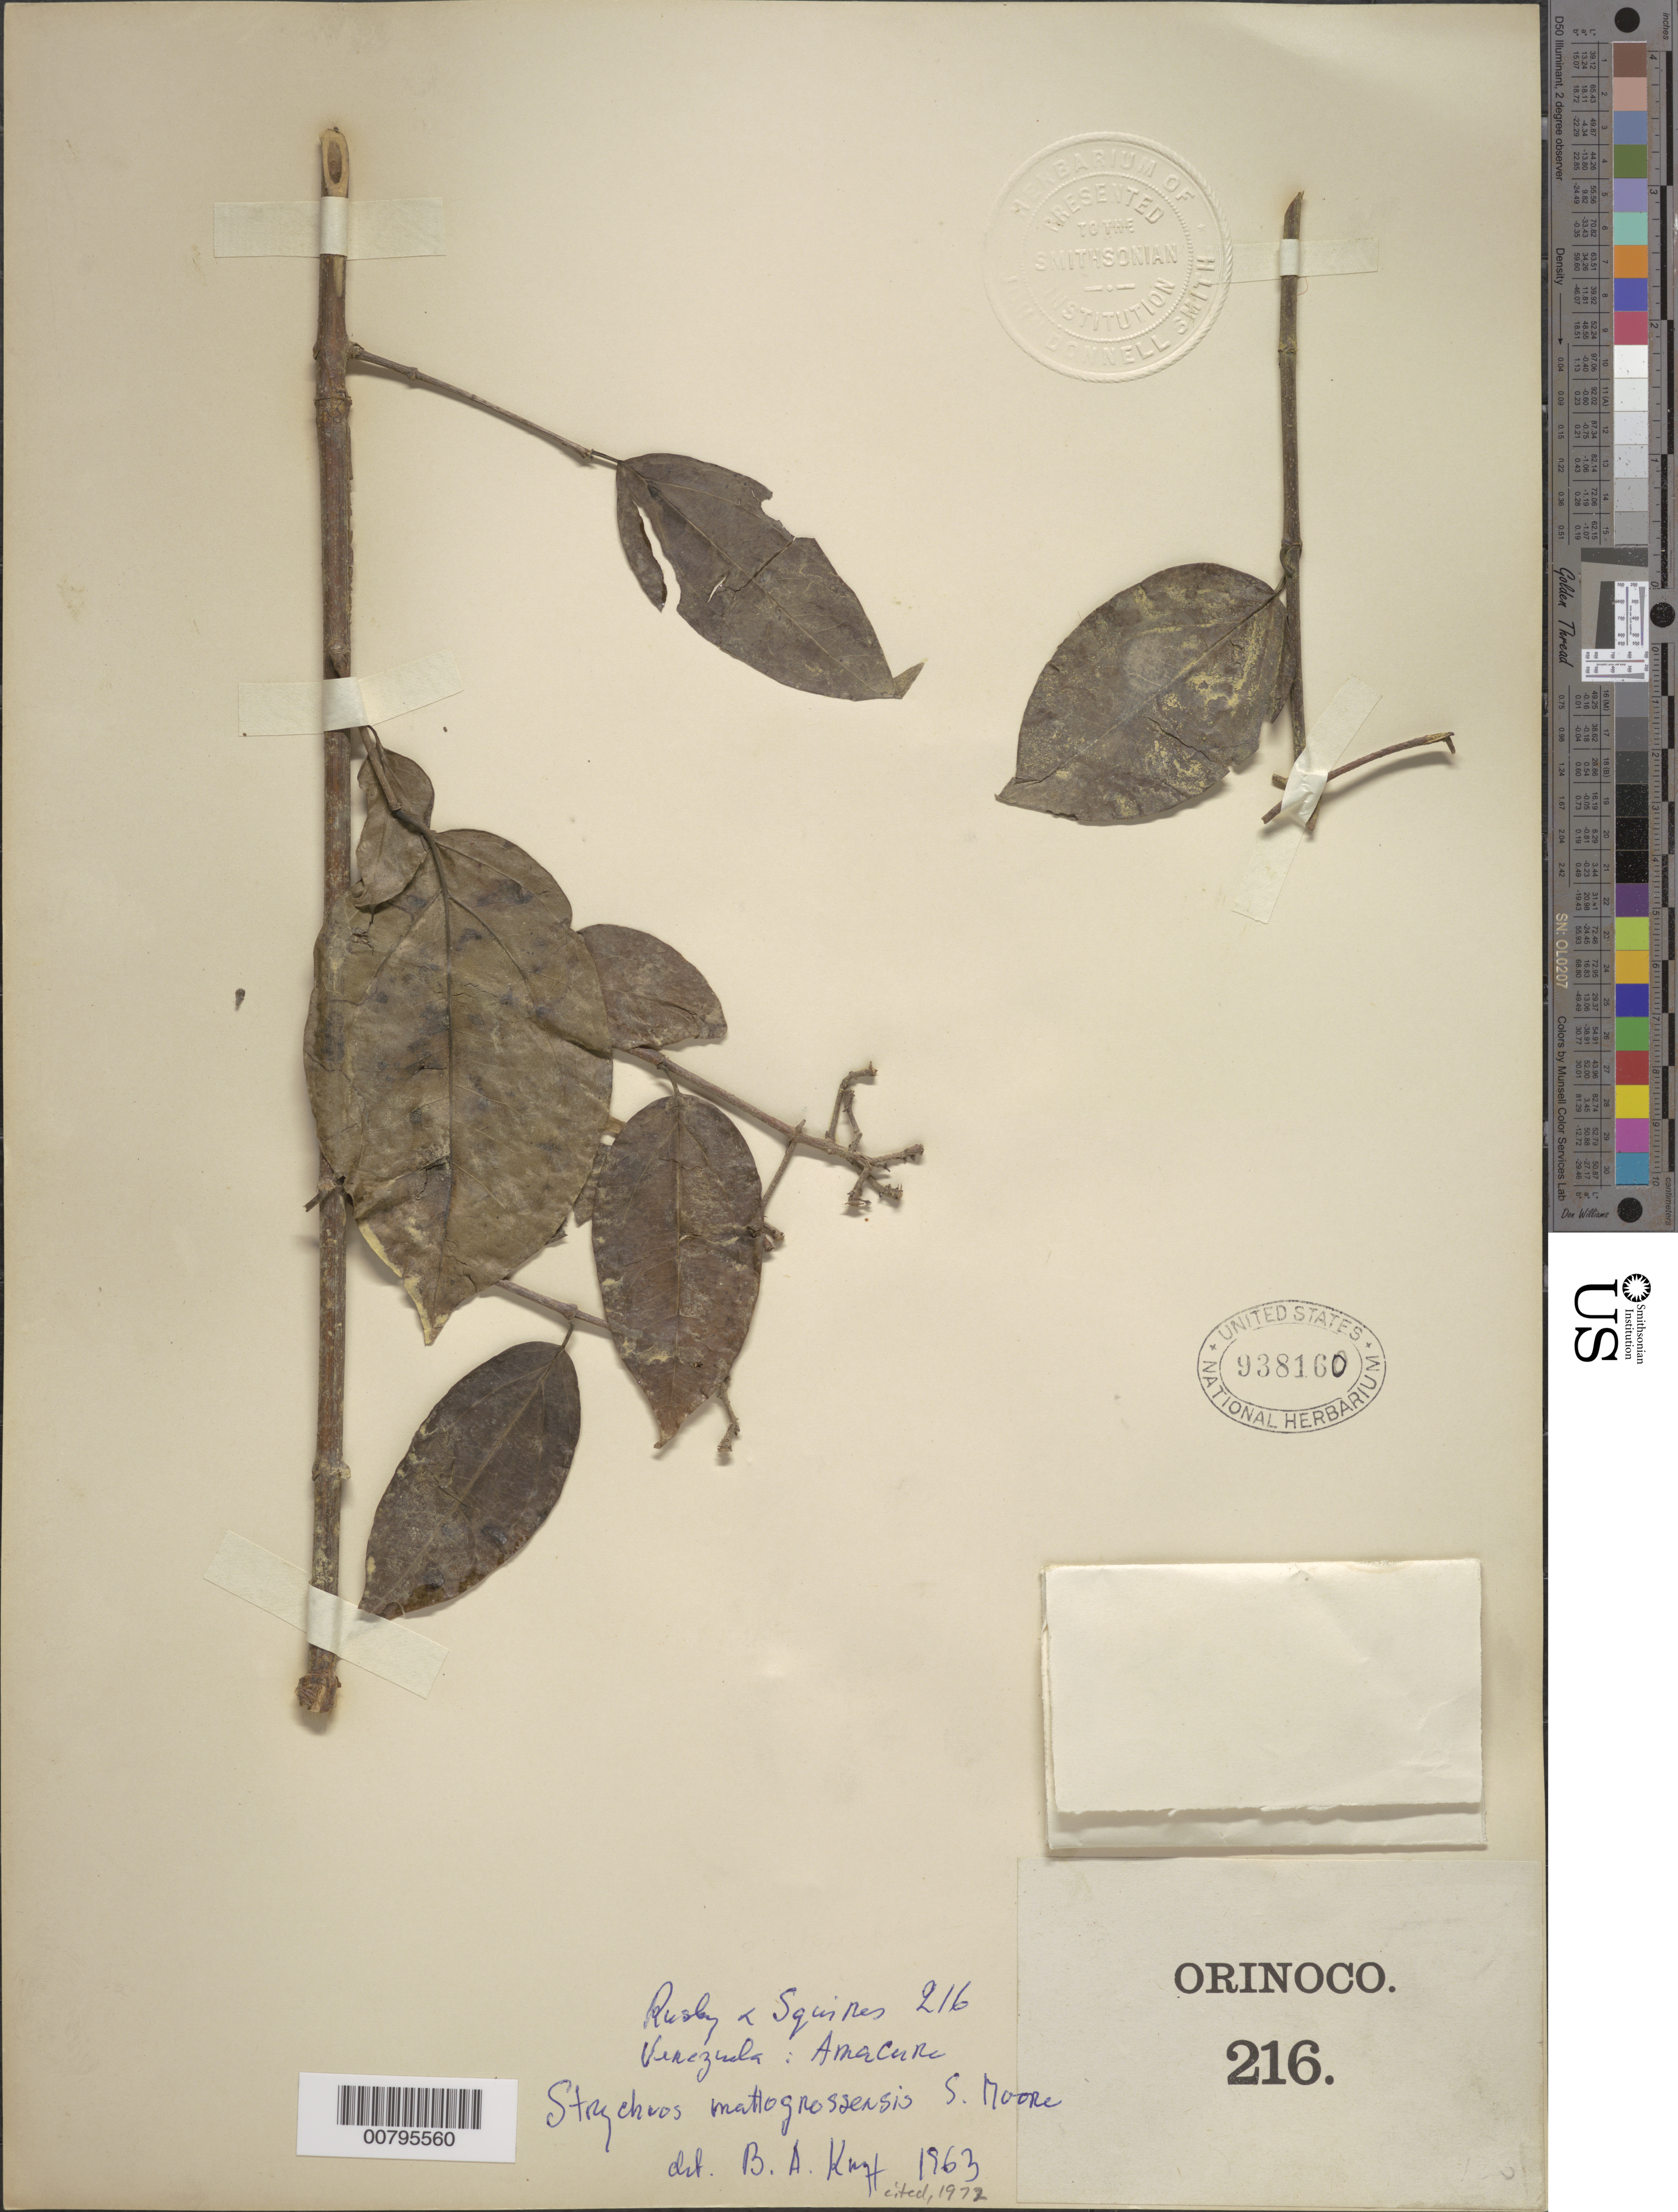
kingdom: Plantae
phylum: Tracheophyta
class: Magnoliopsida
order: Gentianales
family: Loganiaceae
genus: Strychnos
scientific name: Strychnos mattogrossensis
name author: S. Moore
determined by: Krukoff, B. A.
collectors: H. H. Rusby & R. Squires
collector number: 216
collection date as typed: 1896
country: Venezuela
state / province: Delta Amacuro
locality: Lower Orinoco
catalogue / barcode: US 938160